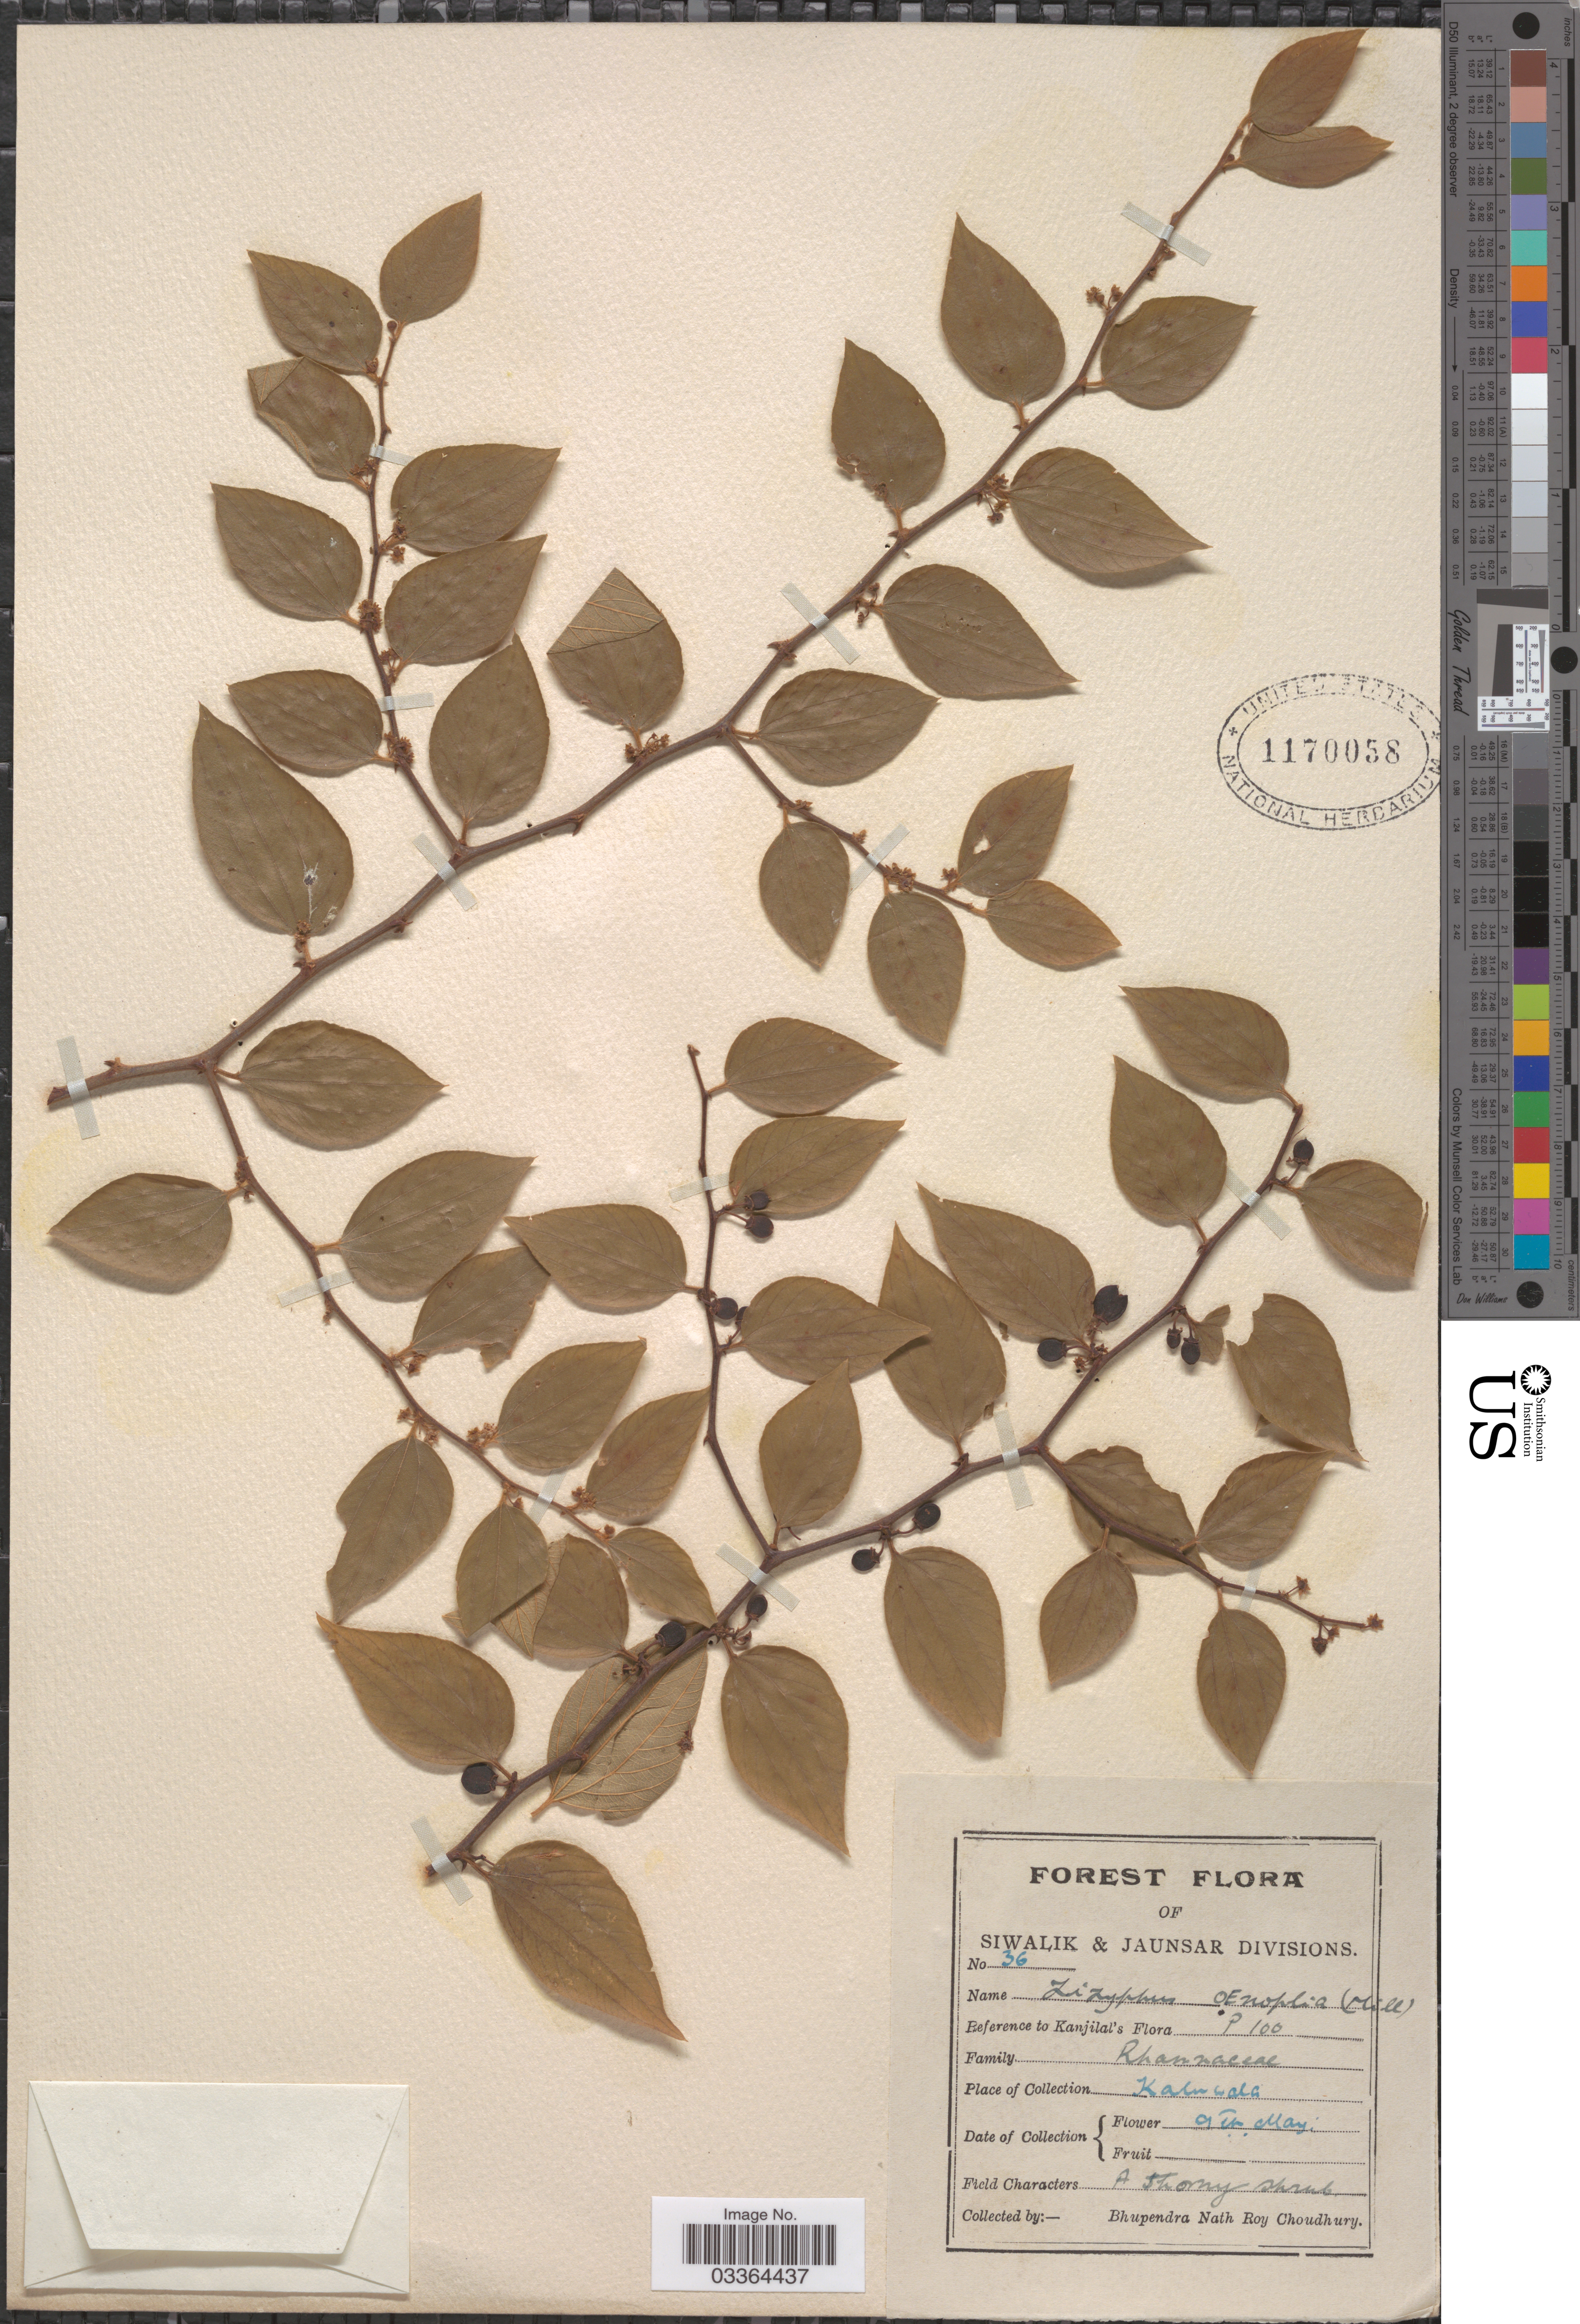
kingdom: Plantae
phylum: Tracheophyta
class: Magnoliopsida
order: Rosales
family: Rhamnaceae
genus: Ziziphus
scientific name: Ziziphus oenopolia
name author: (L.) Mill.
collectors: B. Choudhury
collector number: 36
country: India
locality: Siwalik & Jaunsar Divisions. Kaluwala.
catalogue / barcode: US 1170058